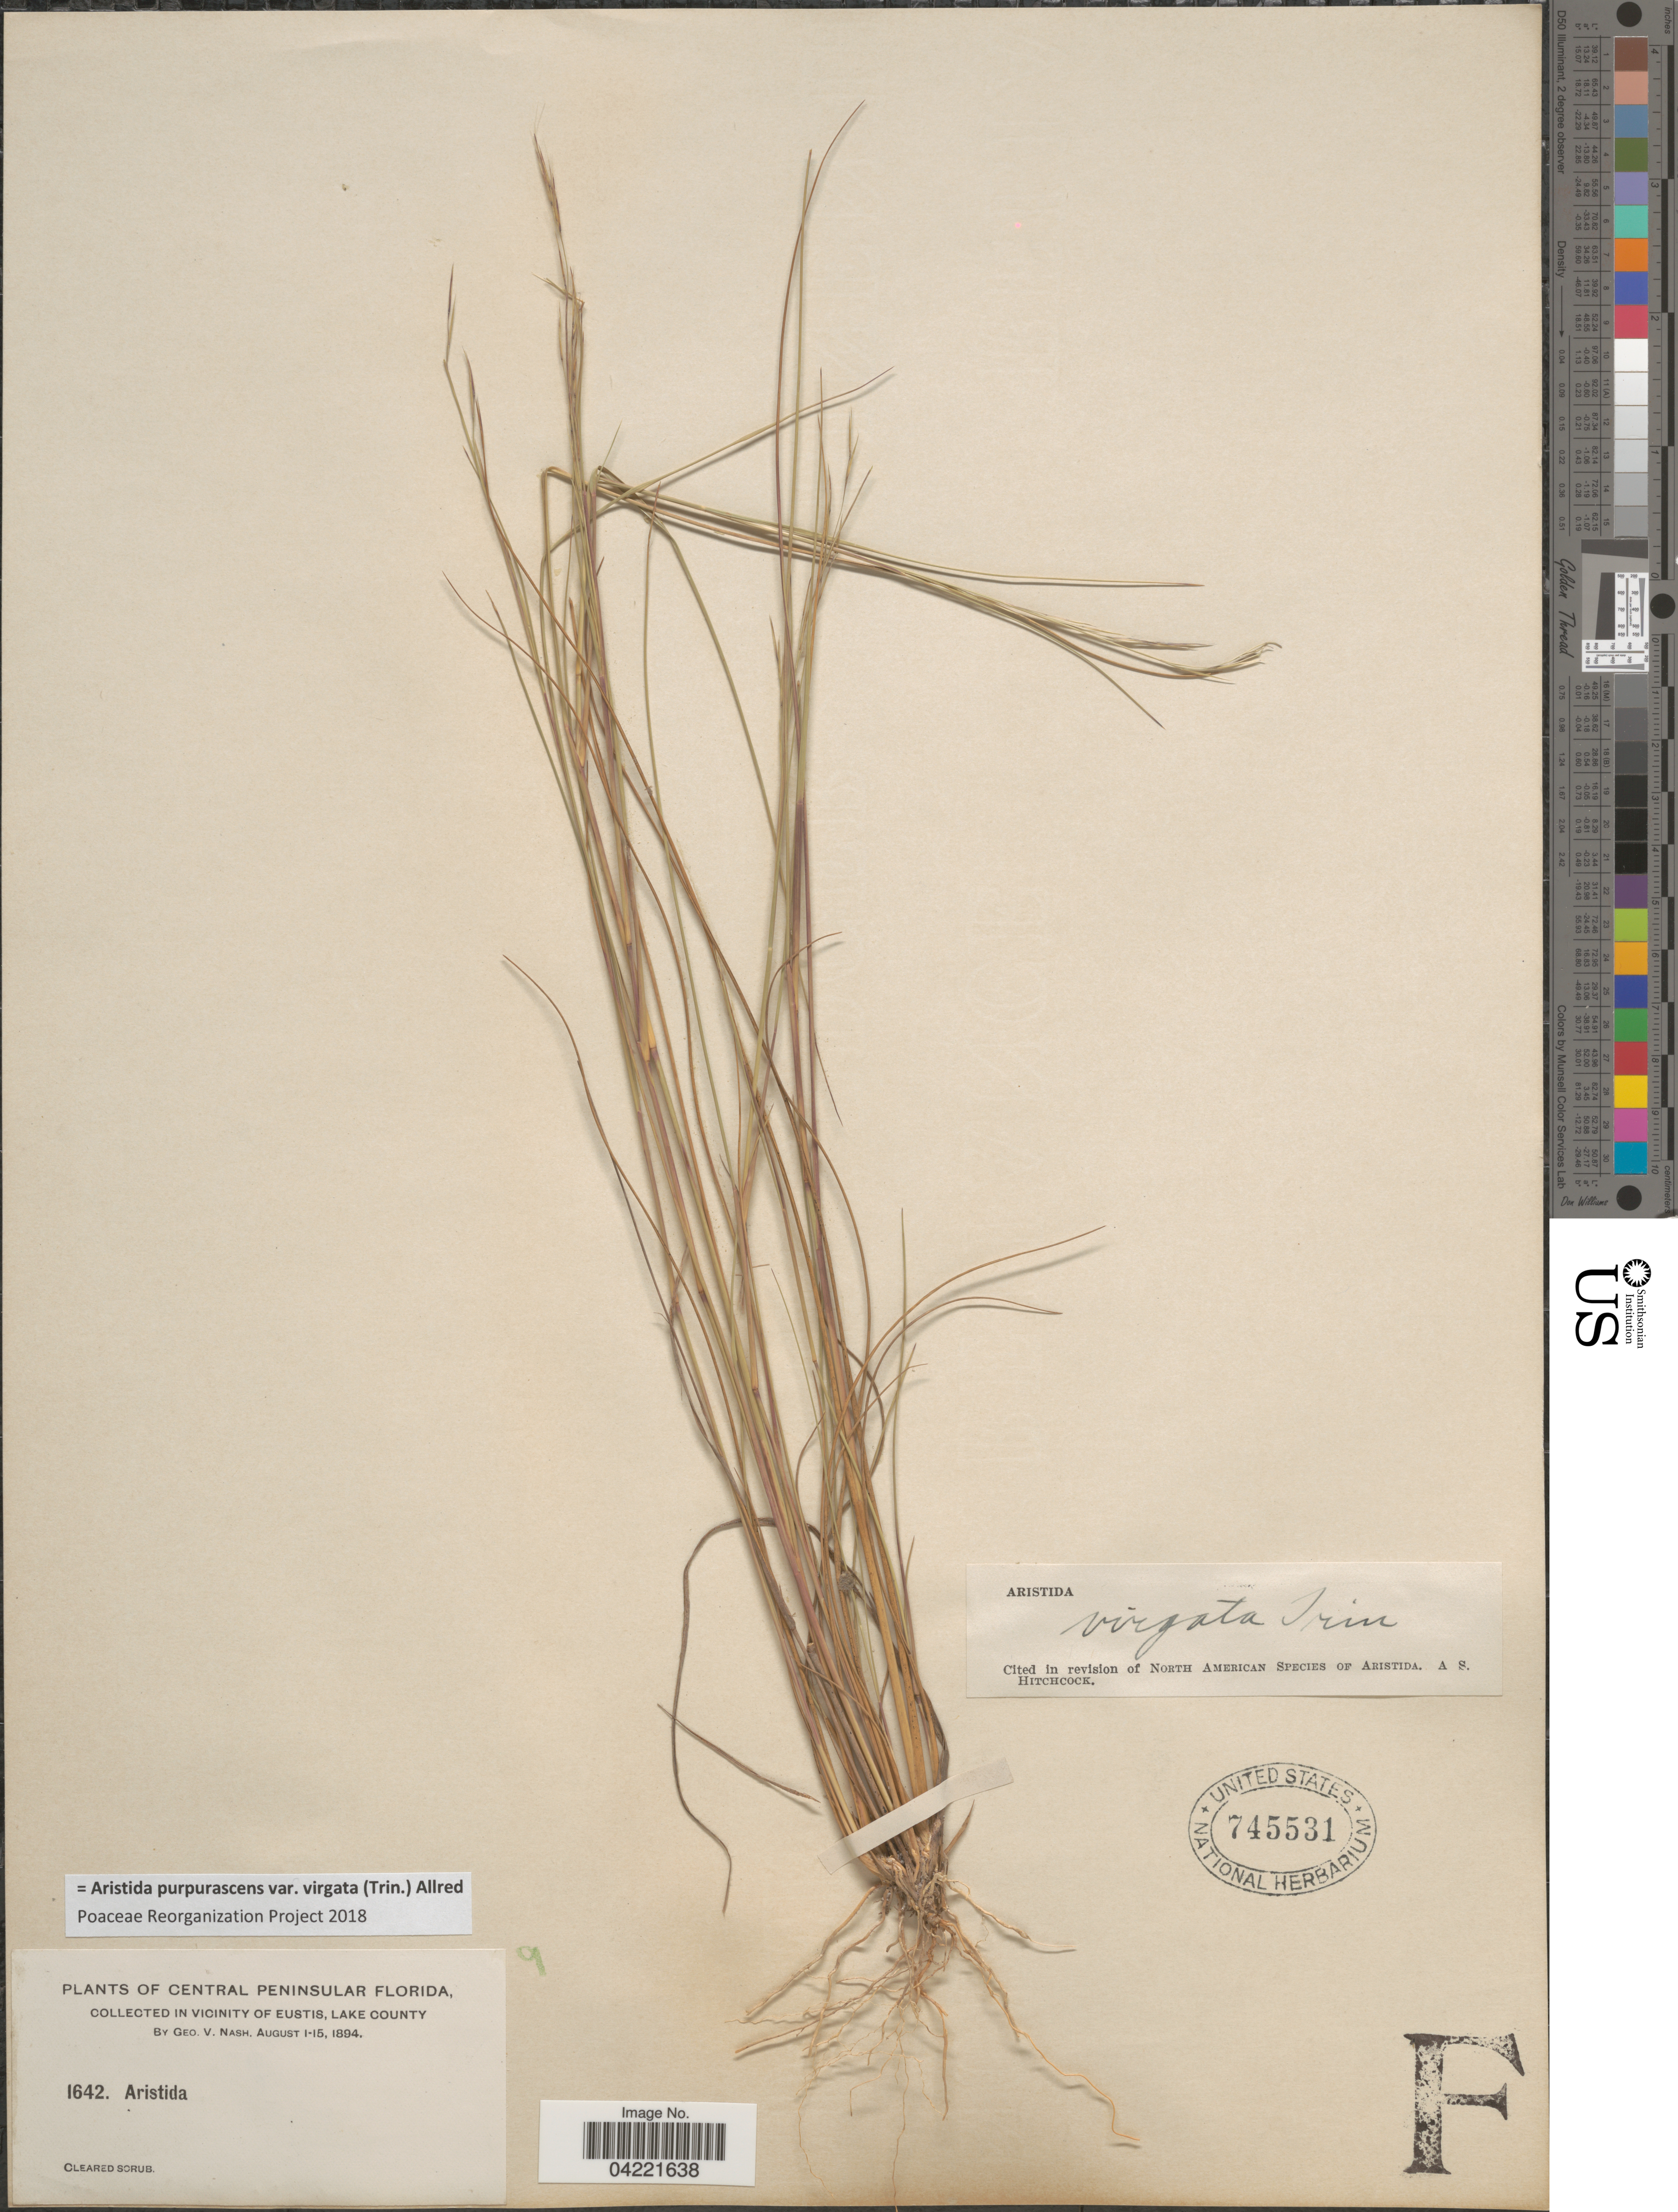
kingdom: Plantae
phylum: Tracheophyta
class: Liliopsida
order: Poales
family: Poaceae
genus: Aristida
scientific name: Aristida purpurascens var. virgata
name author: (Trin.) Allred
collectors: G. V. Nash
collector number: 1642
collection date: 1894-08-01/1894-08-15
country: United States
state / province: Florida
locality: Central Peninsular Florida. In vicinity of Eustis, Lake County.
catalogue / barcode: US 745531